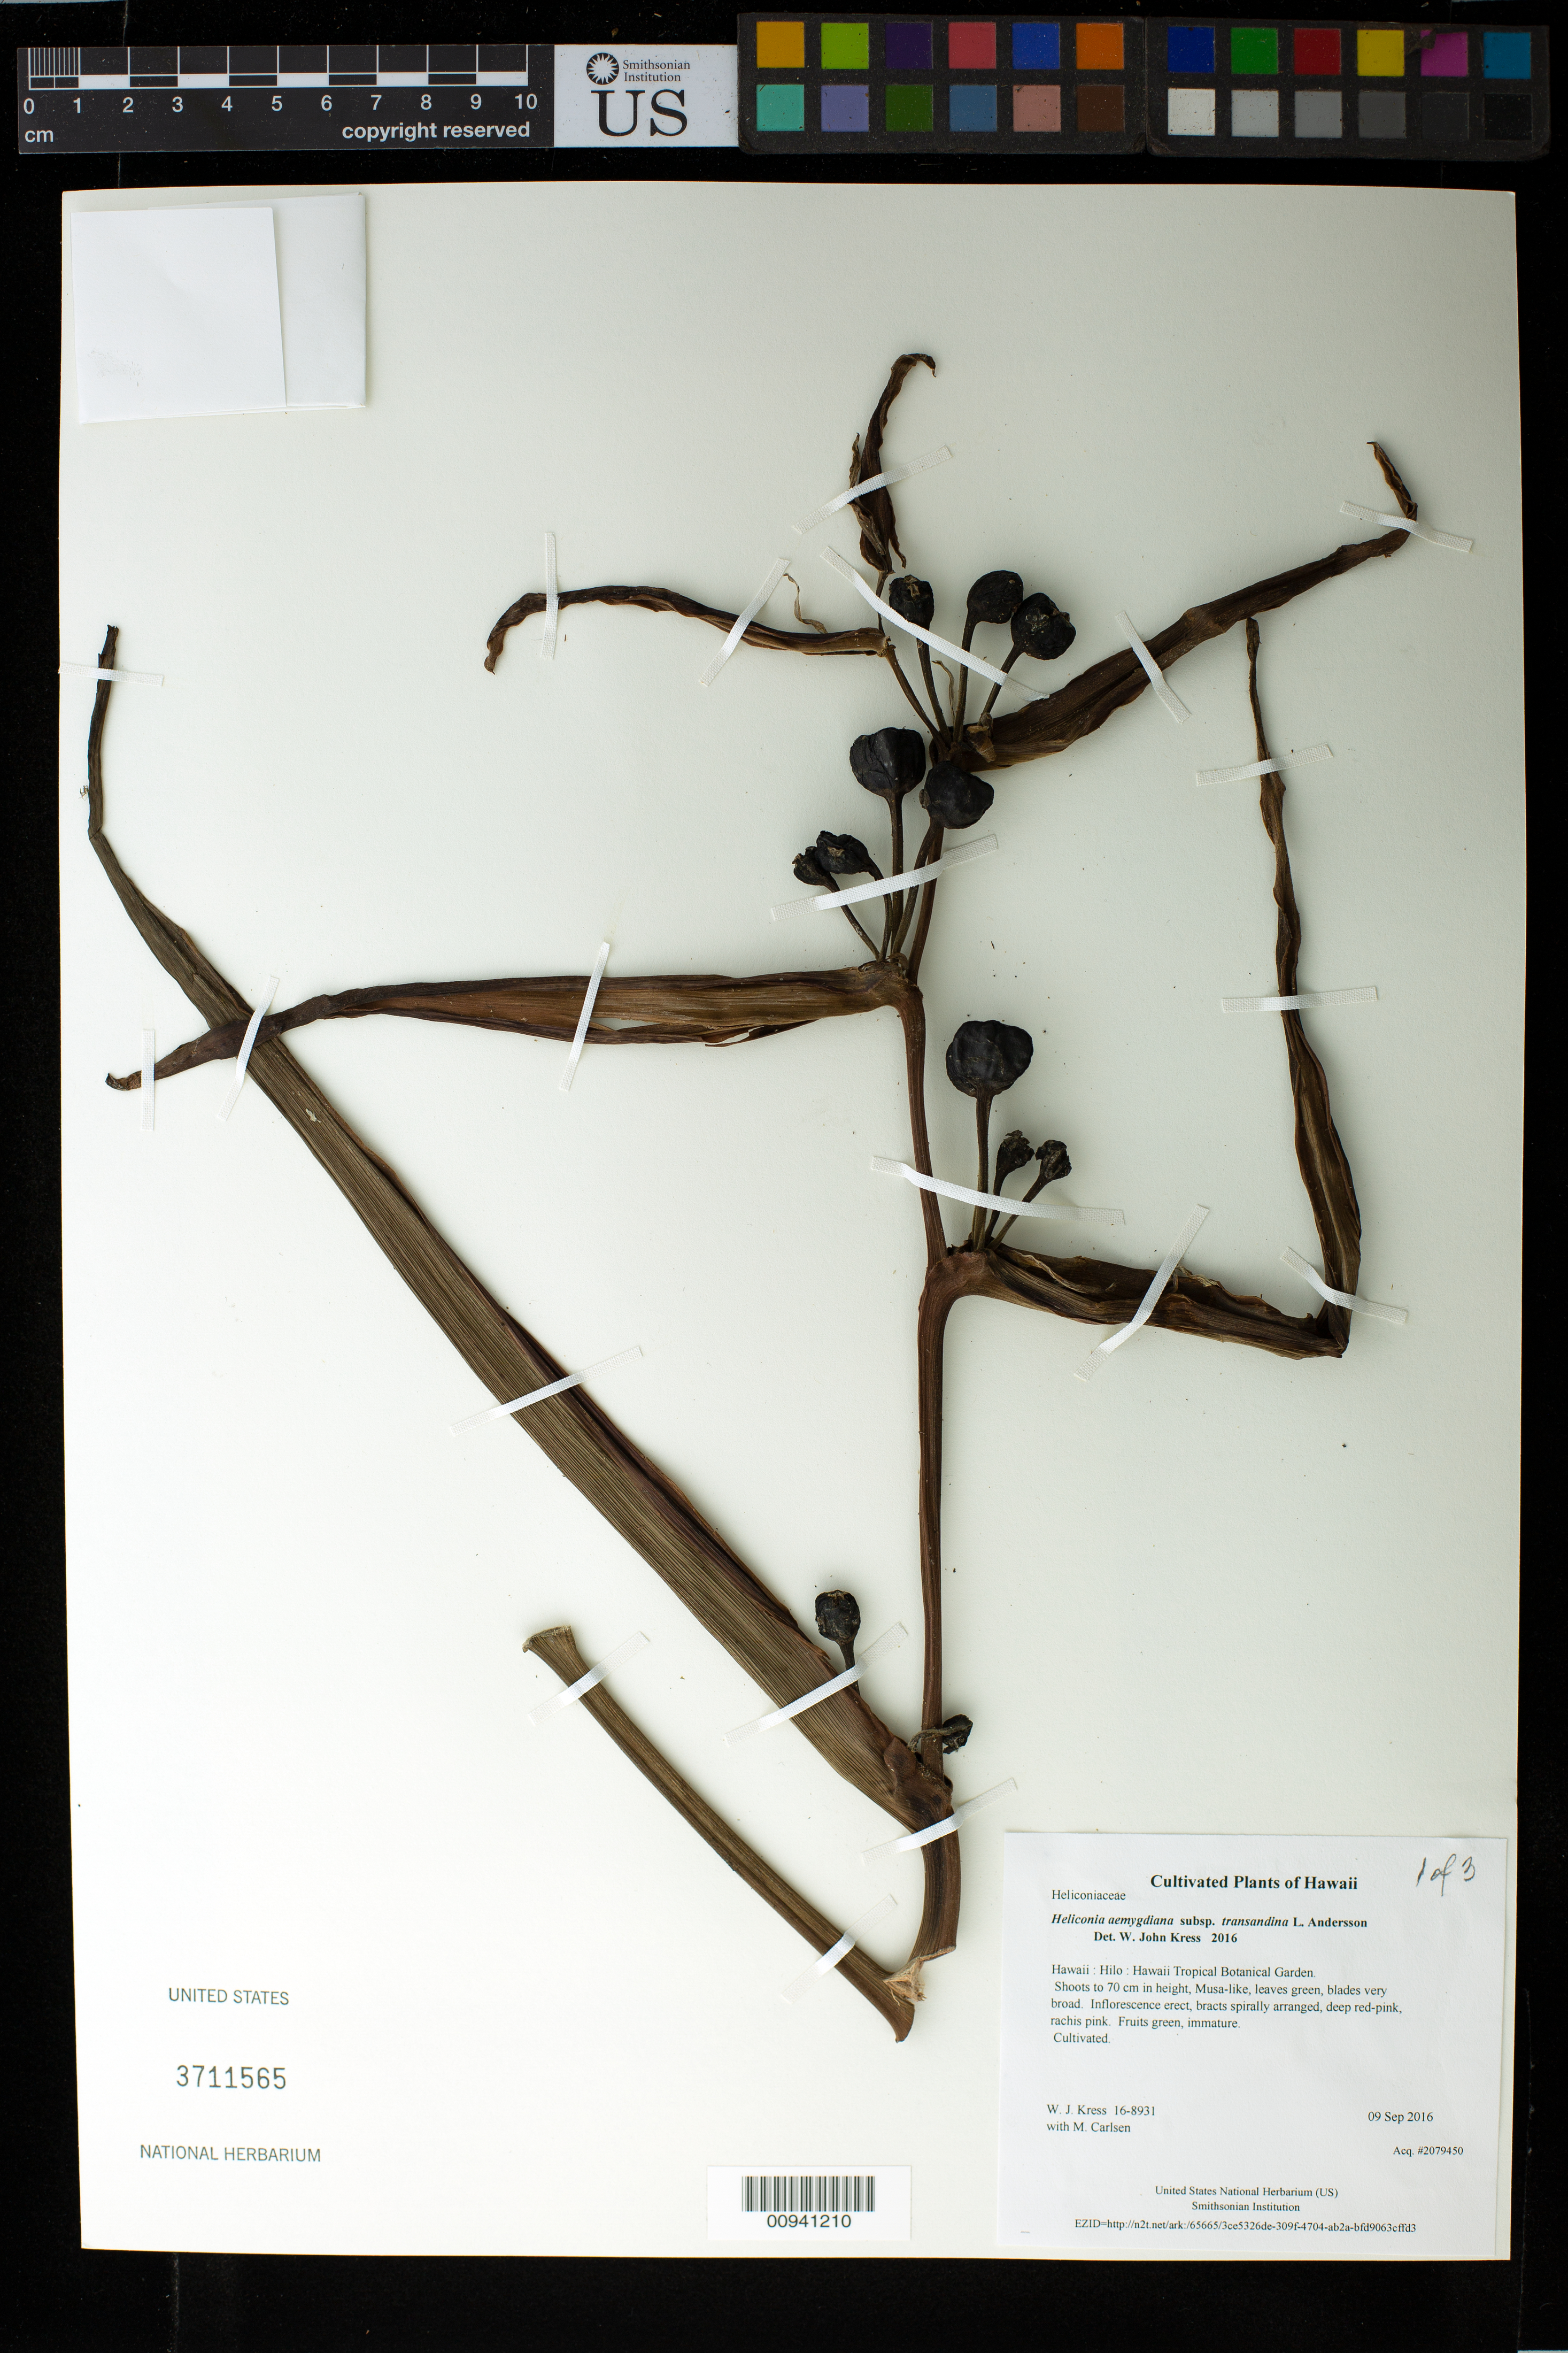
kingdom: Plantae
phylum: Tracheophyta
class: Liliopsida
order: Zingiberales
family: Heliconiaceae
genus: Heliconia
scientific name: Heliconia aemygdiana subsp. transandina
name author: L. Andersson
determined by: Kress, W. J., (US), Smithsonian Institution - National Museum of Natural History (UNITED STATES)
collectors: W. J. Kress & M. M. Carlsen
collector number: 16-8931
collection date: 2016-09-09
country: United States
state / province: Hawaii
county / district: Hawaii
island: Hawaii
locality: Hawaii Tropical Botanical Garden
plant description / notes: Frozen tissue stored in Biorepository at AG5NO36; dried tissue stored at AG5NO35.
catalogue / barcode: US 3711565